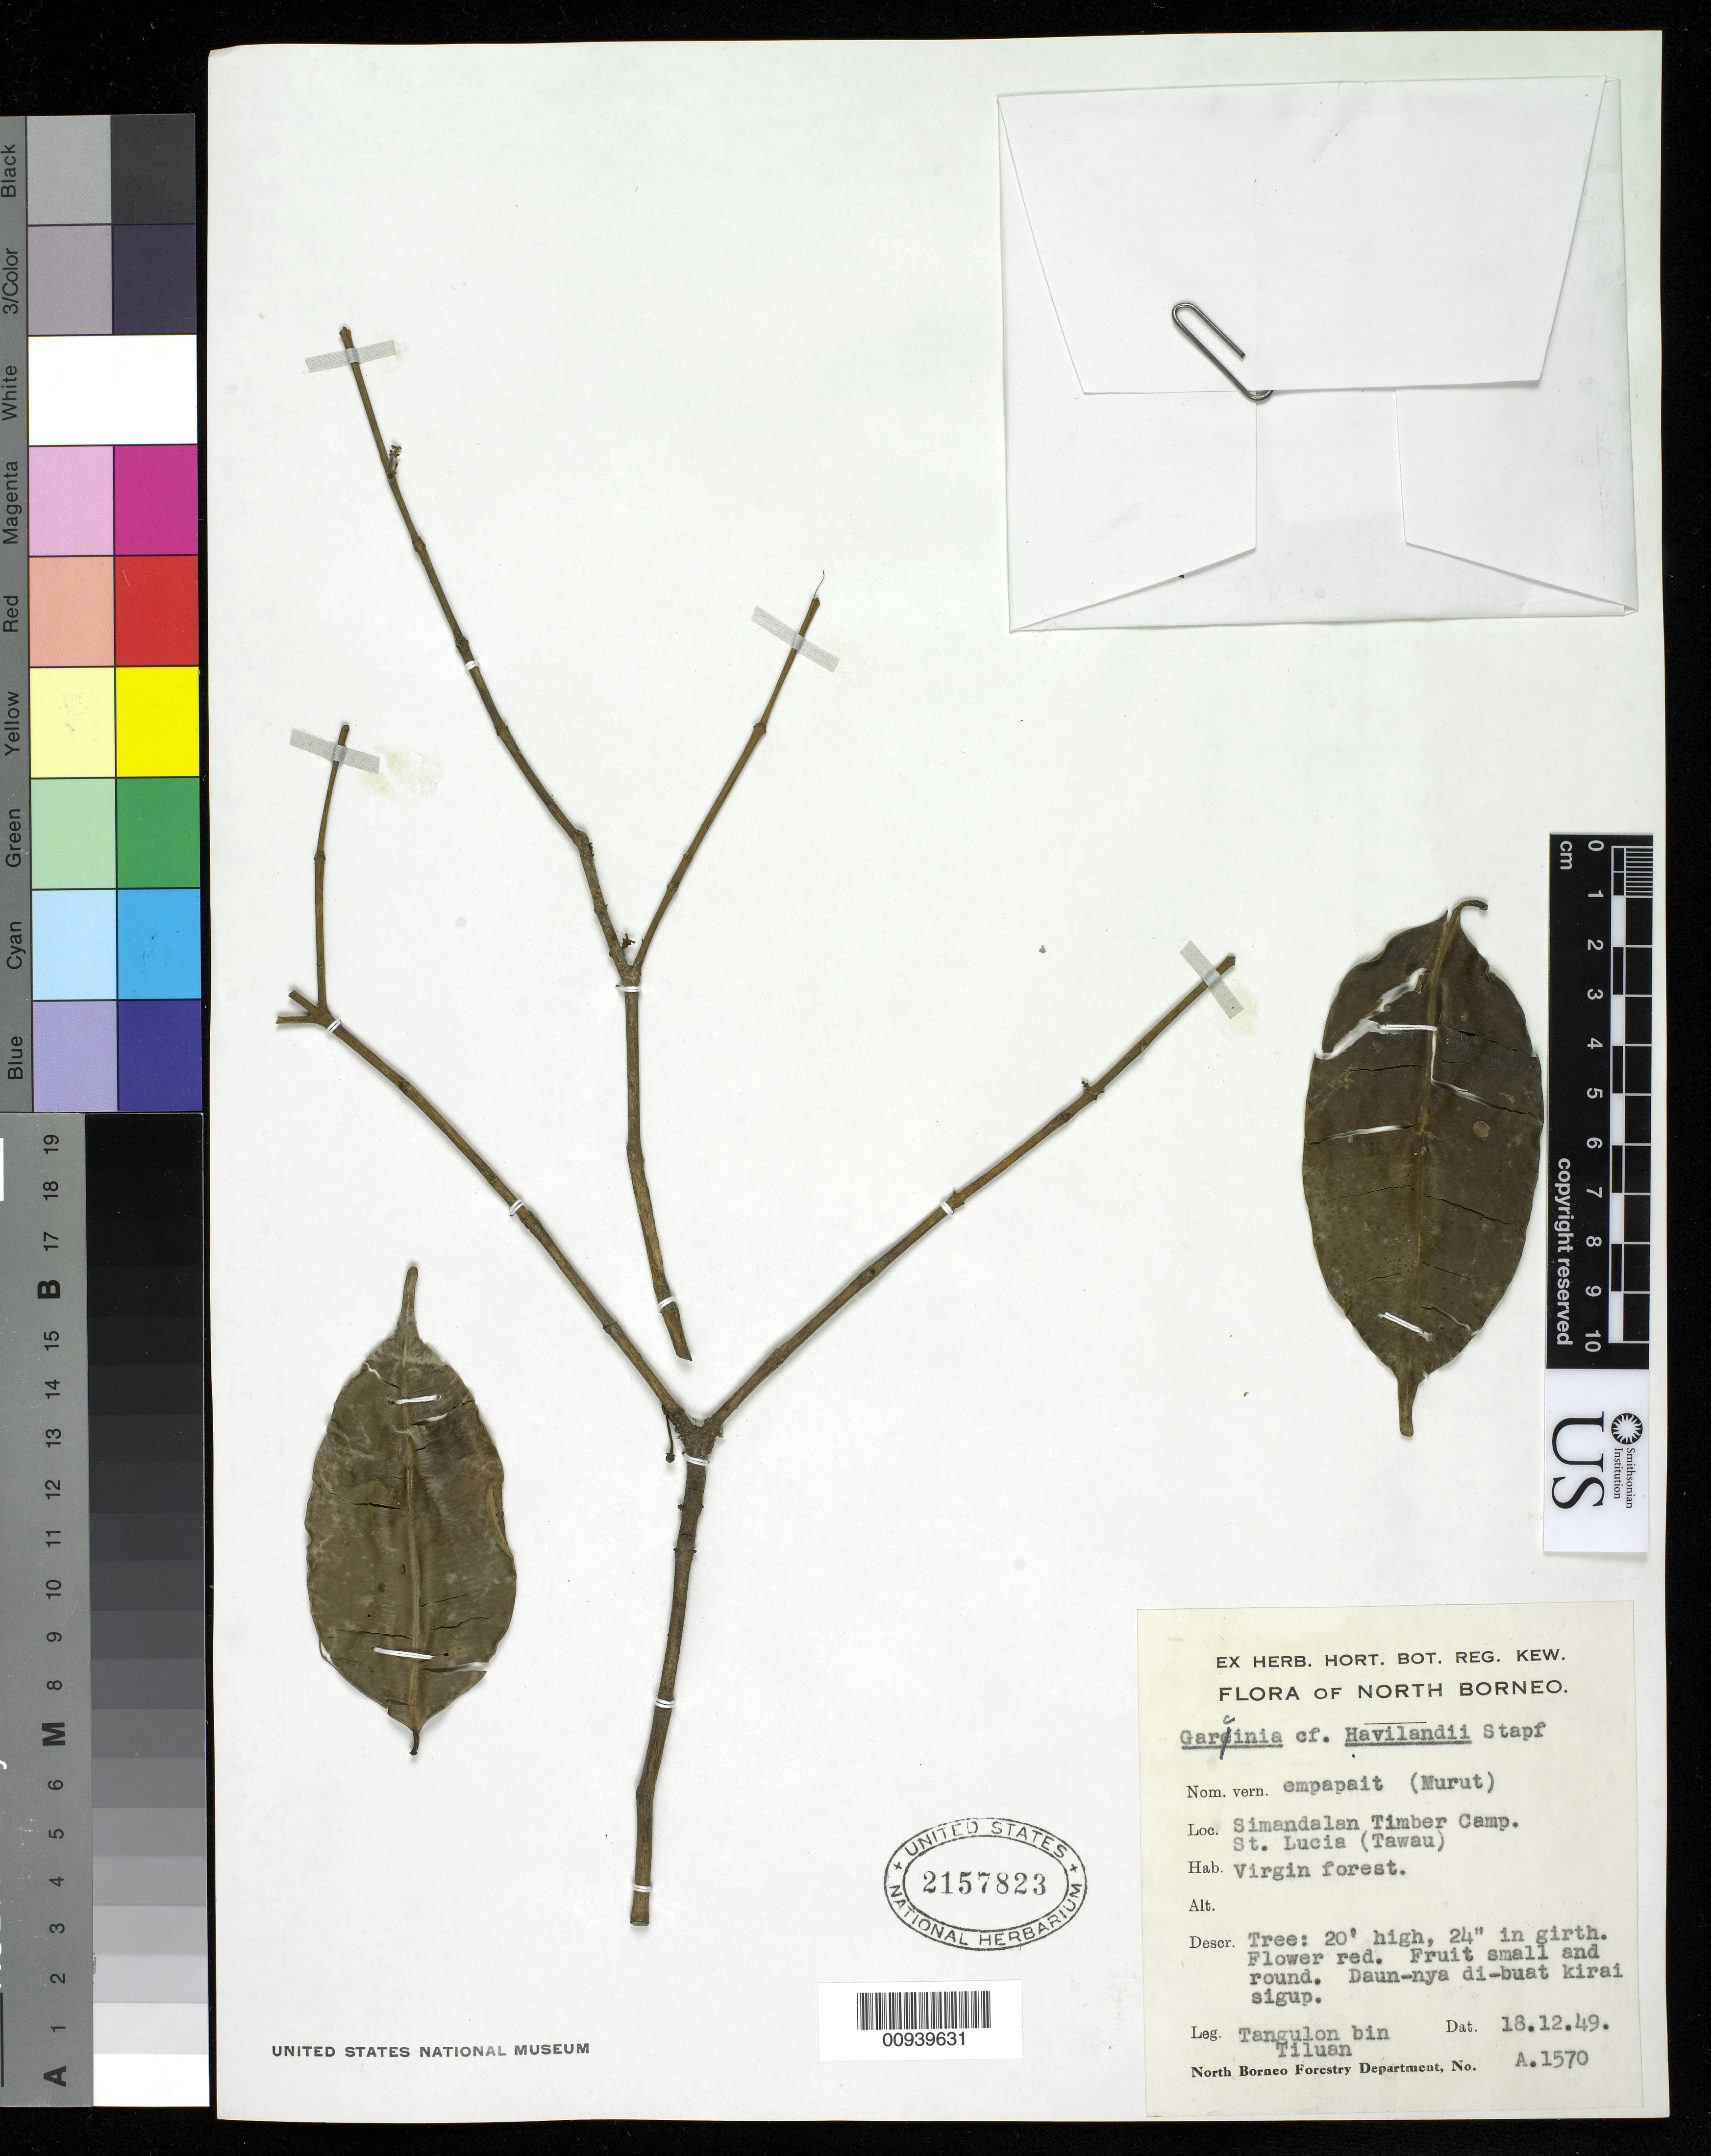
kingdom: Plantae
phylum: Tracheophyta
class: Magnoliopsida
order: Malpighiales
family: Clusiaceae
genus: Garcinia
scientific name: Garcinia havilandii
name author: Stapf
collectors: T.B. Tiluan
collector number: A 1570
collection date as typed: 18 Dec 1949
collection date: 1949-12-18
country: Malaysia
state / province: Sabah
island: Borneo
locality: St. Lucia (Tawau)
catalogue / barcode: US 2157823